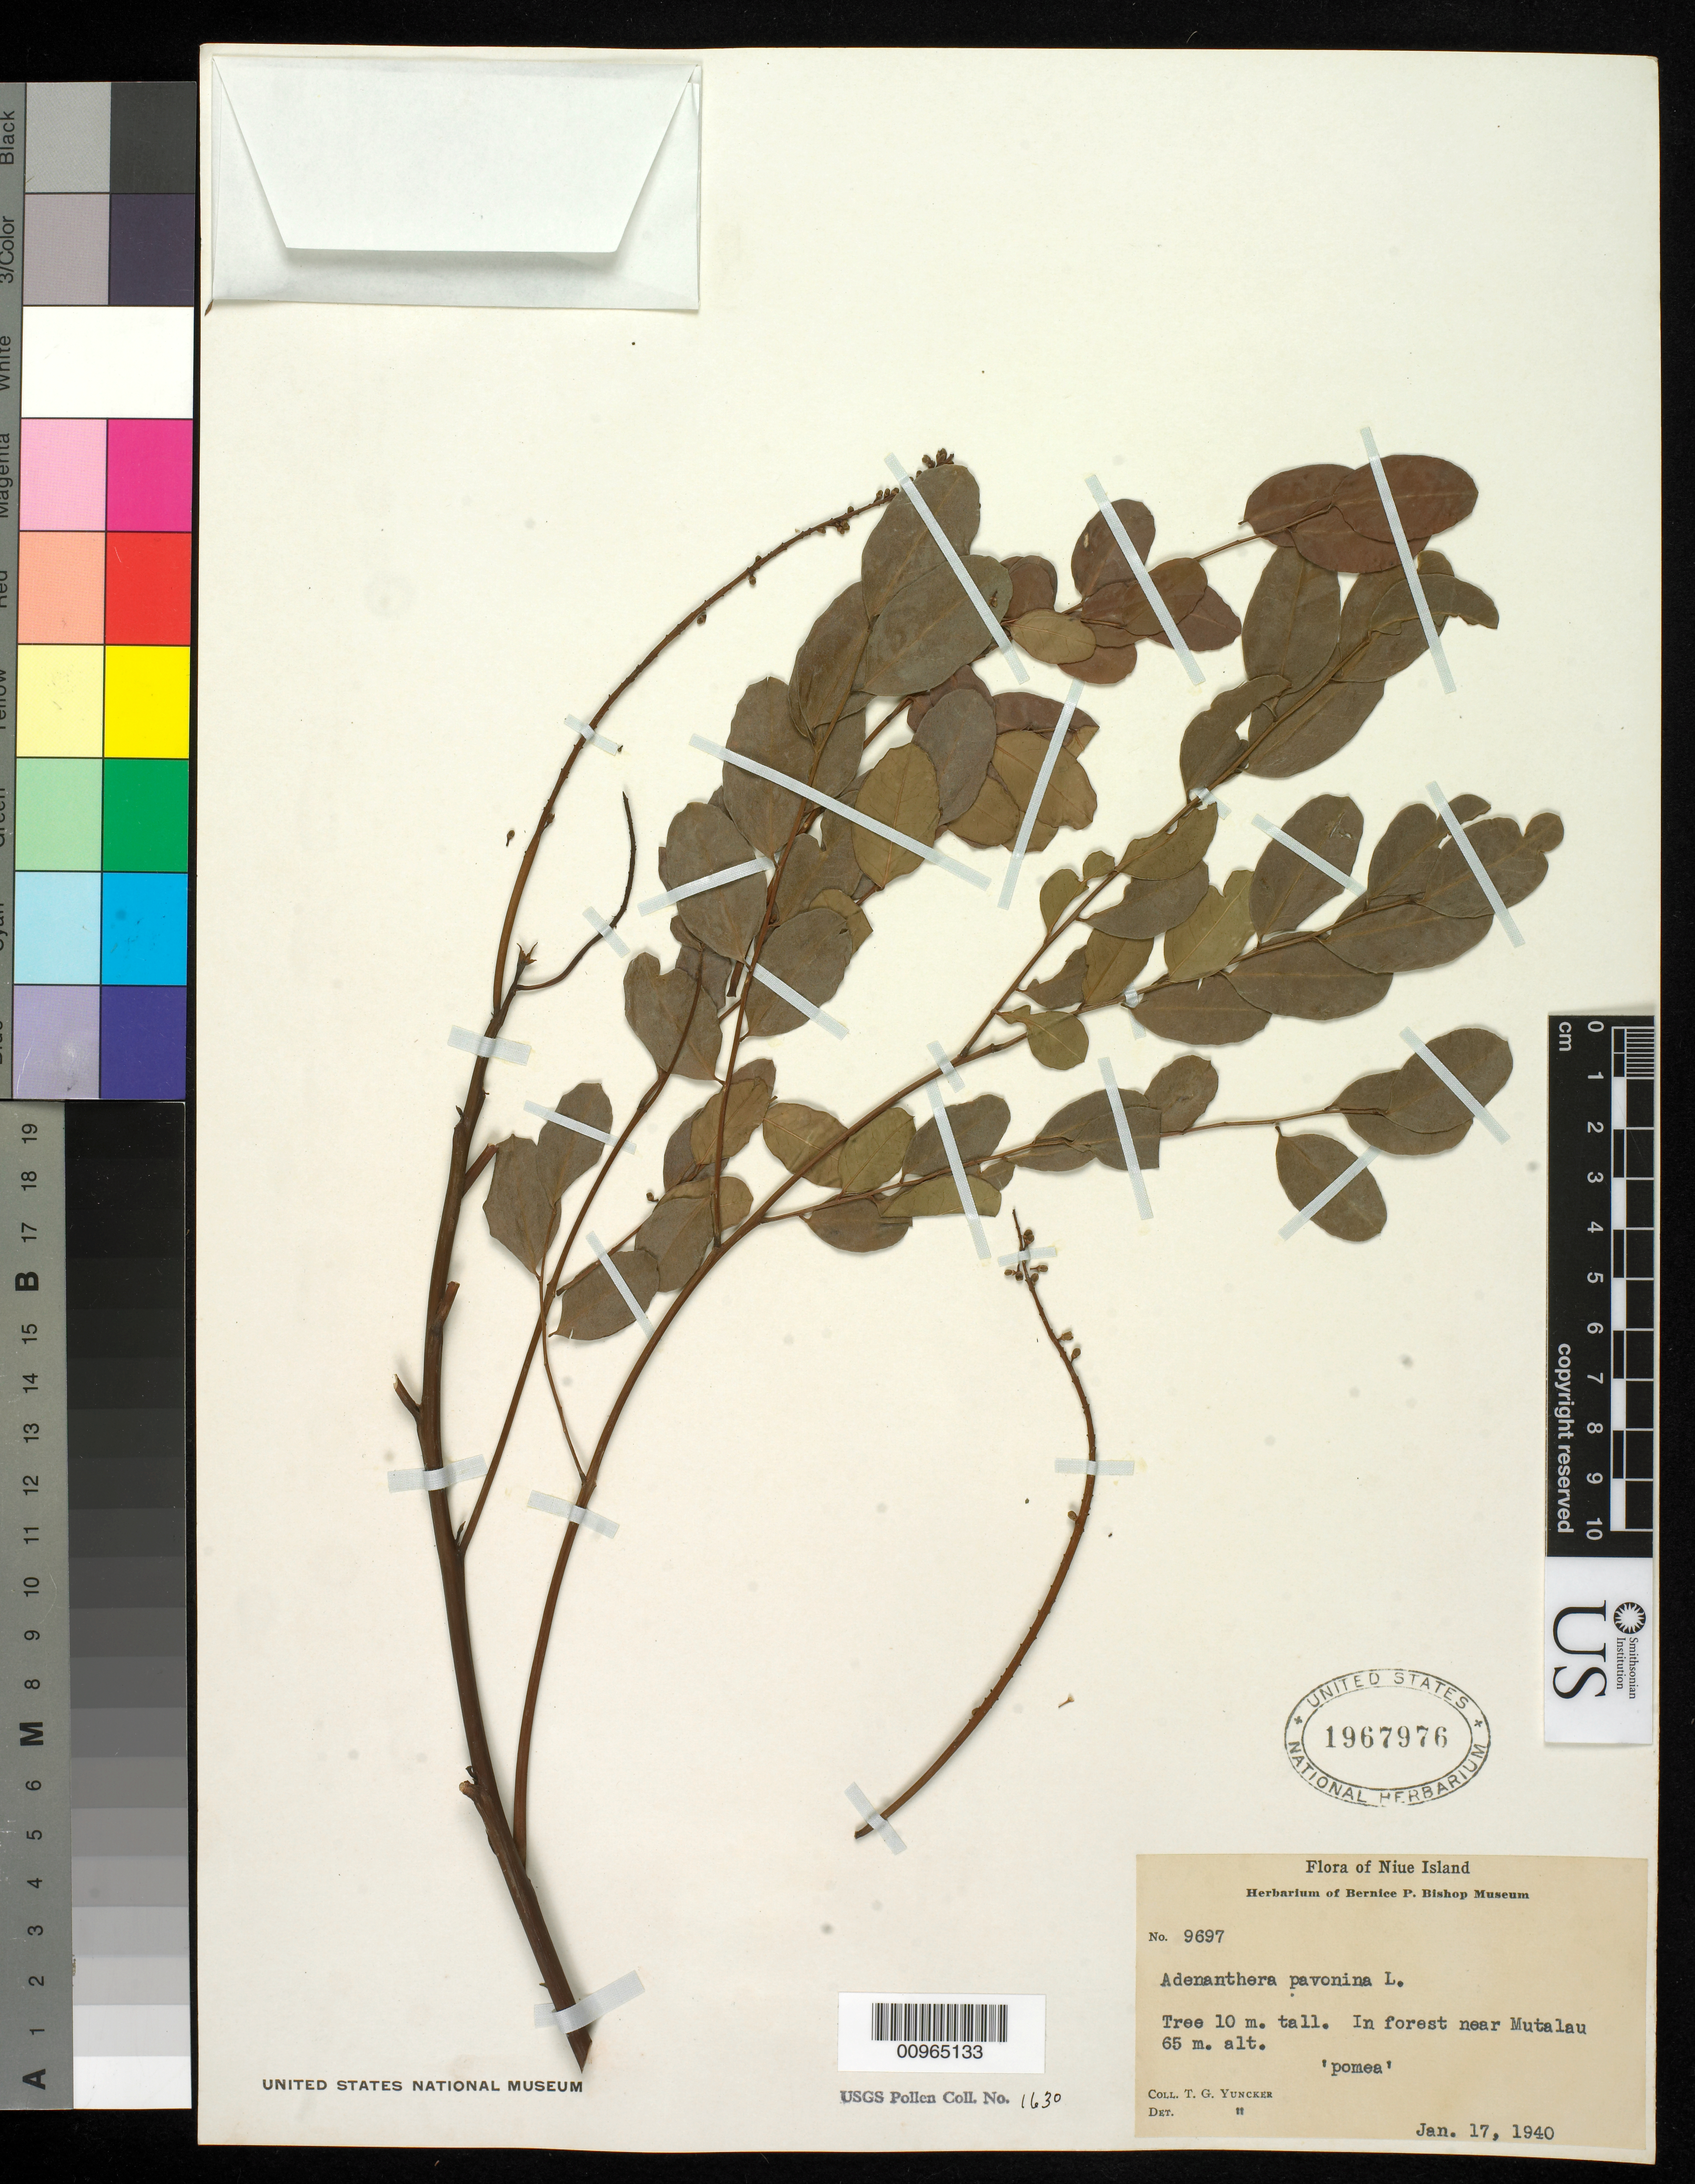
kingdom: Plantae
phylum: Tracheophyta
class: Magnoliopsida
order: Fabales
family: Fabaceae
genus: Adenanthera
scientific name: Adenanthera pavonina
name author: L.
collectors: T. G. Yuncker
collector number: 9697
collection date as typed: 17 Jan 1940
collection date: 1940-01-17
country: Niue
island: Niue I.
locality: In forest near Mutalau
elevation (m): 65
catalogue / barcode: US 1967976